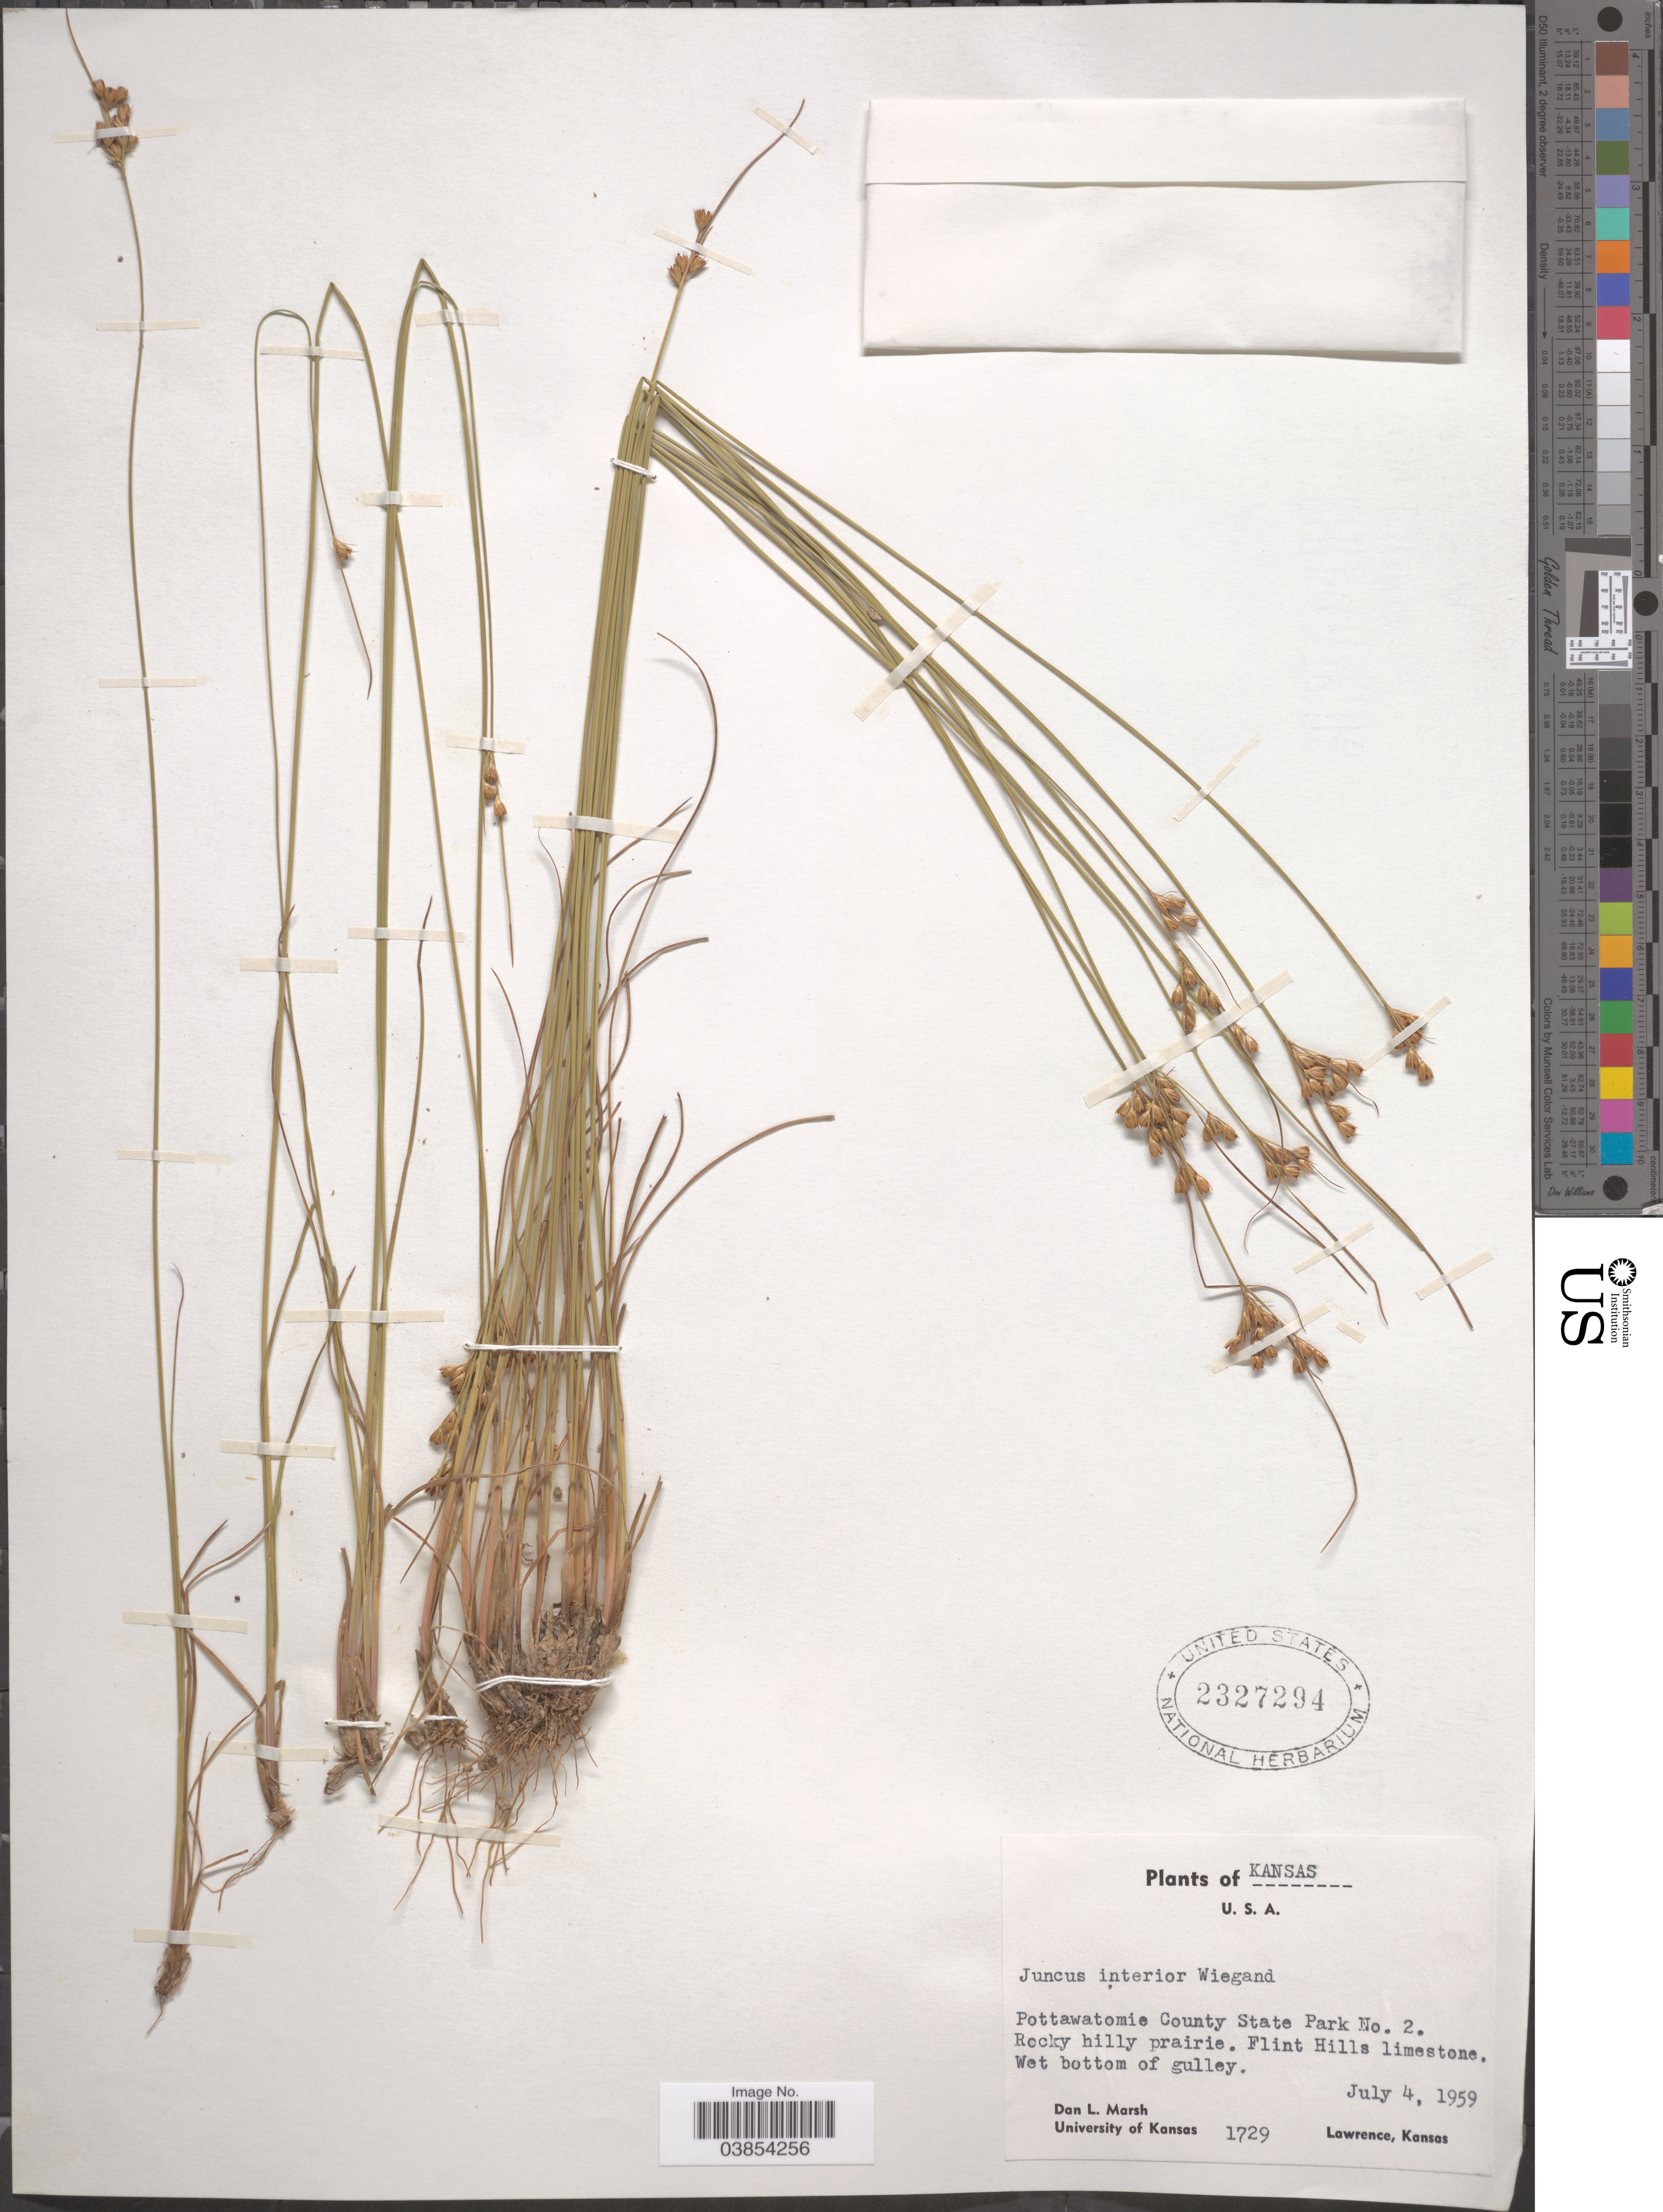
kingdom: Plantae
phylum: Tracheophyta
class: Liliopsida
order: Poales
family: Juncaceae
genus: Juncus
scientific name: Juncus interior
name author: Wiegand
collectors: D. L. Marsh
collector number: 1729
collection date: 1959-07-04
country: United States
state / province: Kansas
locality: Pottawatomie County State Park No. 2. Rocky hilly prairie. Flint Hills limestone.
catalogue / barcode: US 2327294